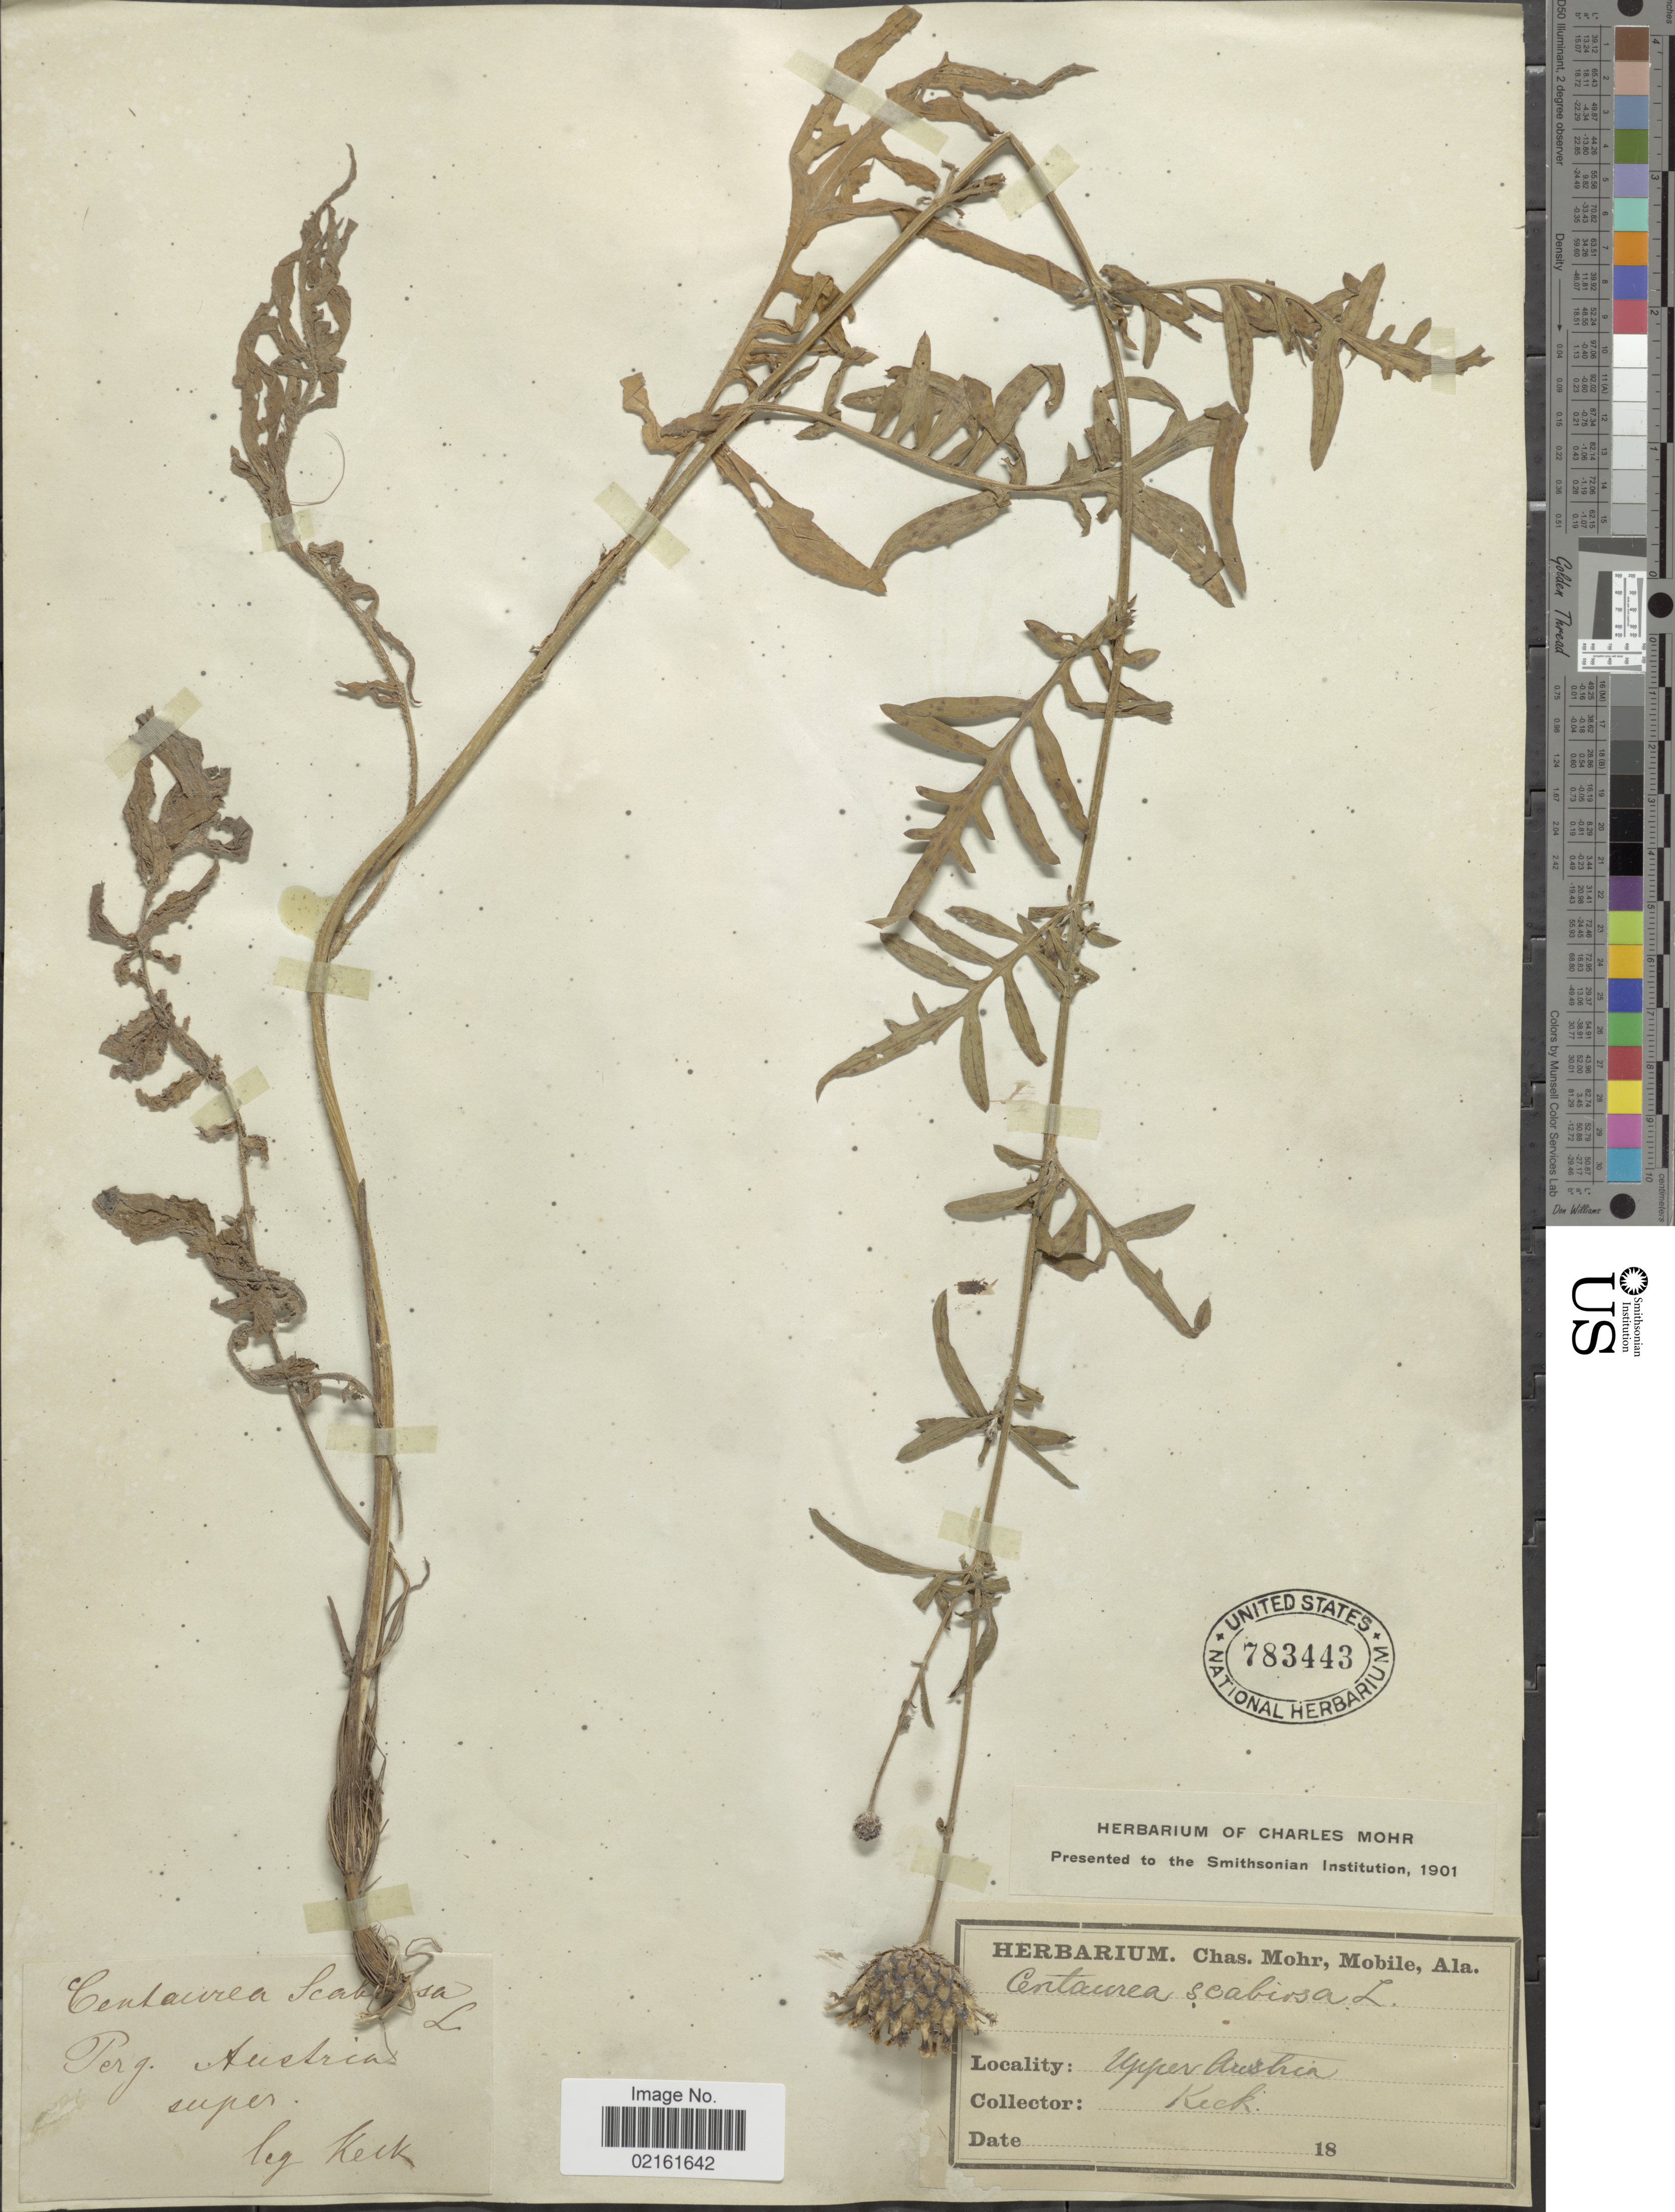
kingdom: Plantae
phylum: Tracheophyta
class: Magnoliopsida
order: Asterales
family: Asteraceae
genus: Centaurea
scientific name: Centaurea scabiosa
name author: L.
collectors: -- Keck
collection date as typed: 18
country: Austria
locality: Austria super. Upper Austria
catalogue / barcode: US 783443